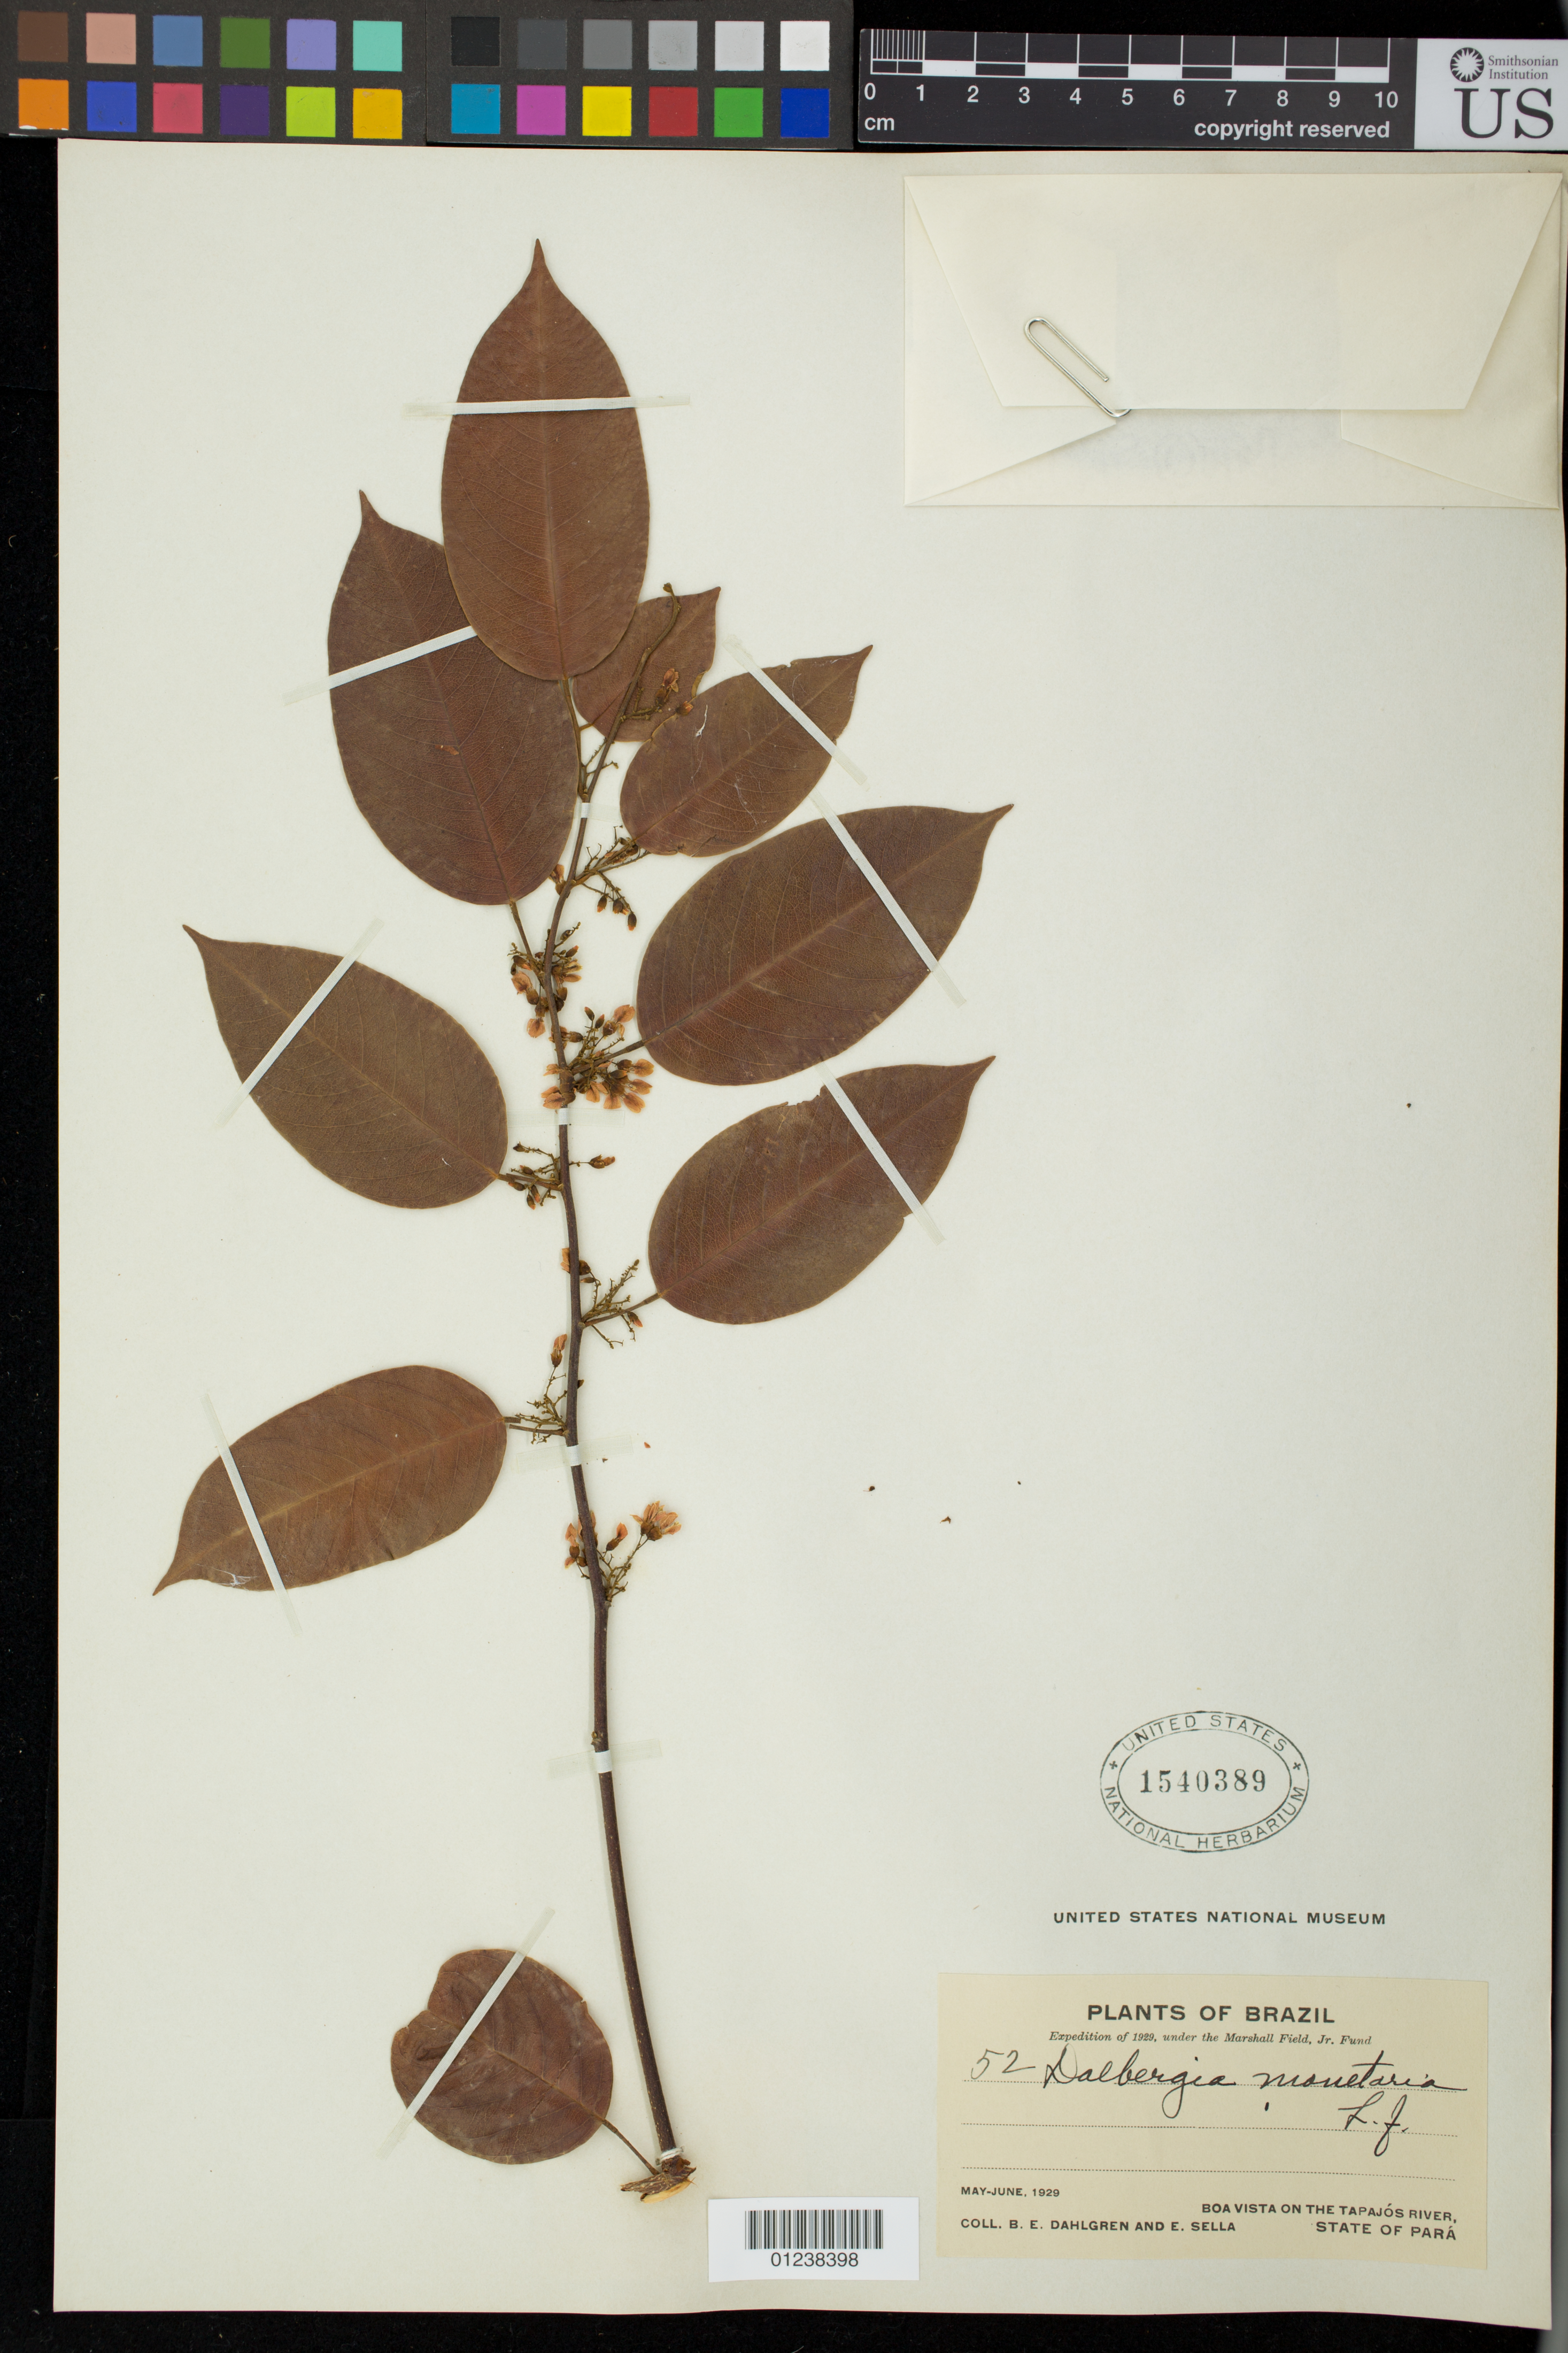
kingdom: Plantae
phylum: Tracheophyta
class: Magnoliopsida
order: Fabales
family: Fabaceae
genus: Dalbergia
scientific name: Dalbergia monetaria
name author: L. f.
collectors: B. E. Dahlgren & E. Sella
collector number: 52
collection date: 1929-05/1929-06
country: Brazil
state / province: Pará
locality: Boa Vista on the Tapajos River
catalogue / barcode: US 1540389